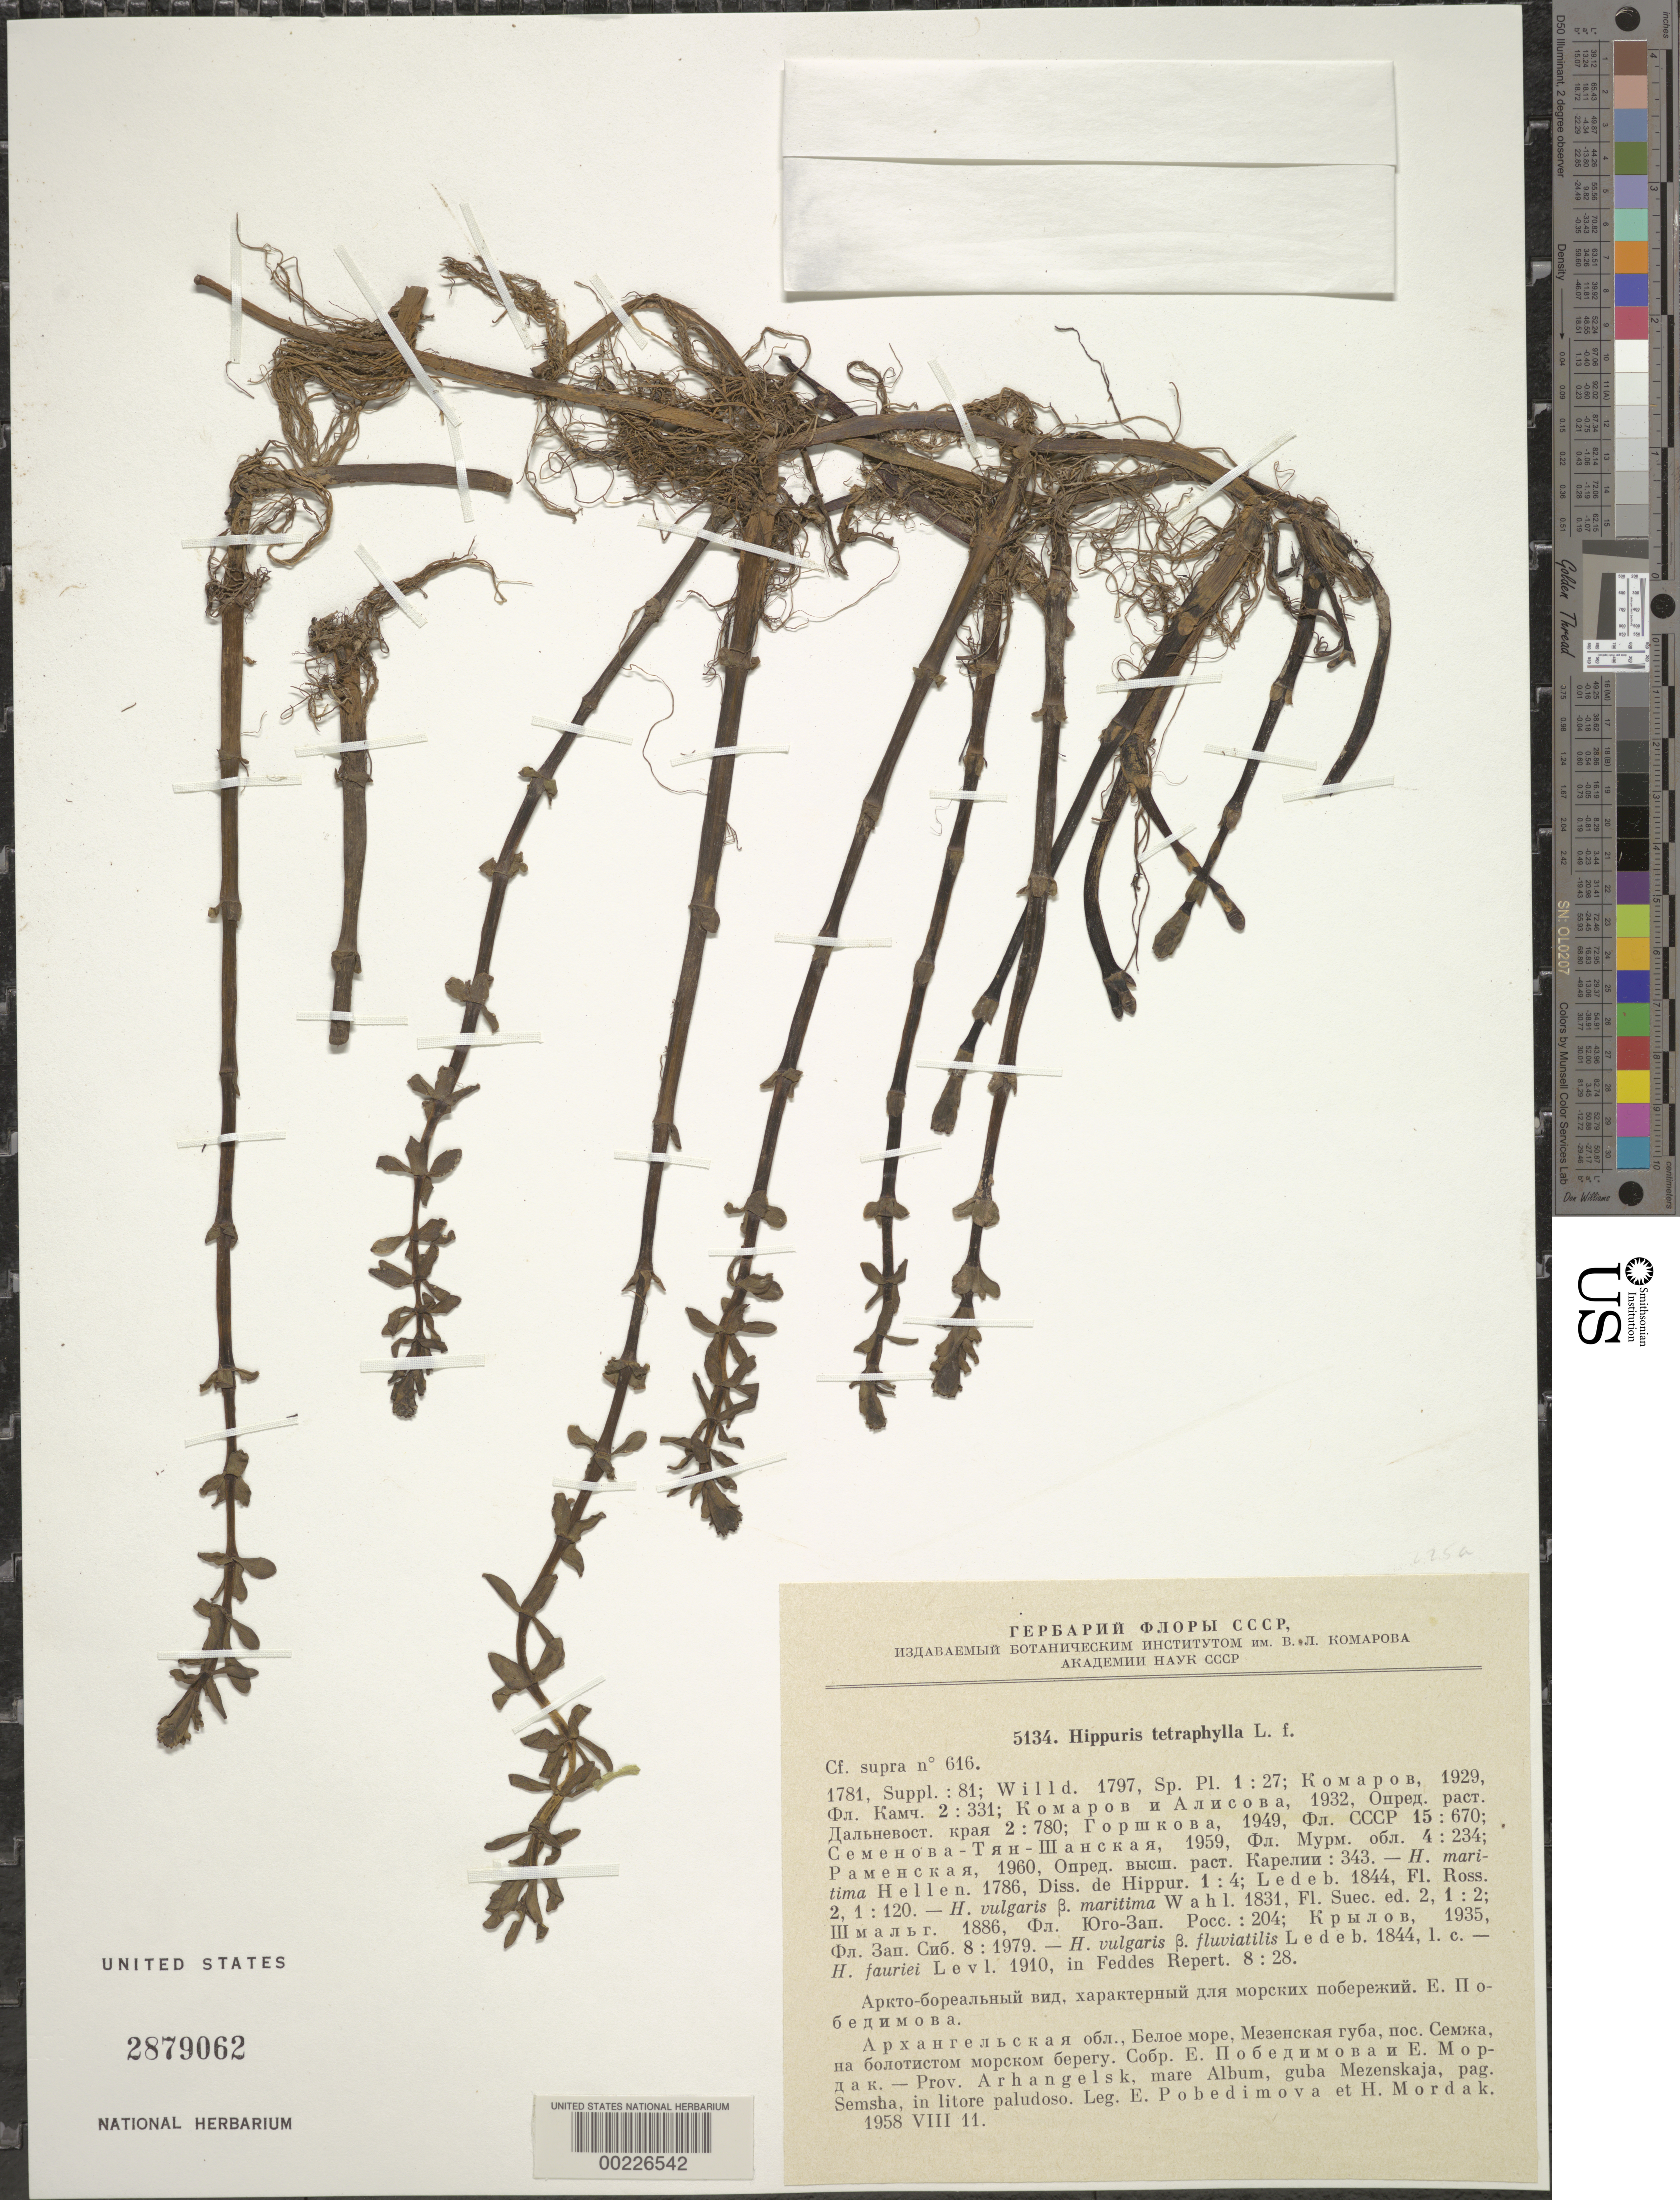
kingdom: Plantae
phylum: Tracheophyta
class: Magnoliopsida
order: Lamiales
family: Plantaginaceae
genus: Hippuris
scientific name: Hippuris tetraphylla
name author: L. f.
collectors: E. Pobedimova & H. Mordak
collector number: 5134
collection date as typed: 11 Aug 1958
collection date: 1958-08-11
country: Russian Federation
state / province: Arkhangelsk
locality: Mare album, guba mezenskaja, pag. semsha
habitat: Marshy, boggy shore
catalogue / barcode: US 2879062